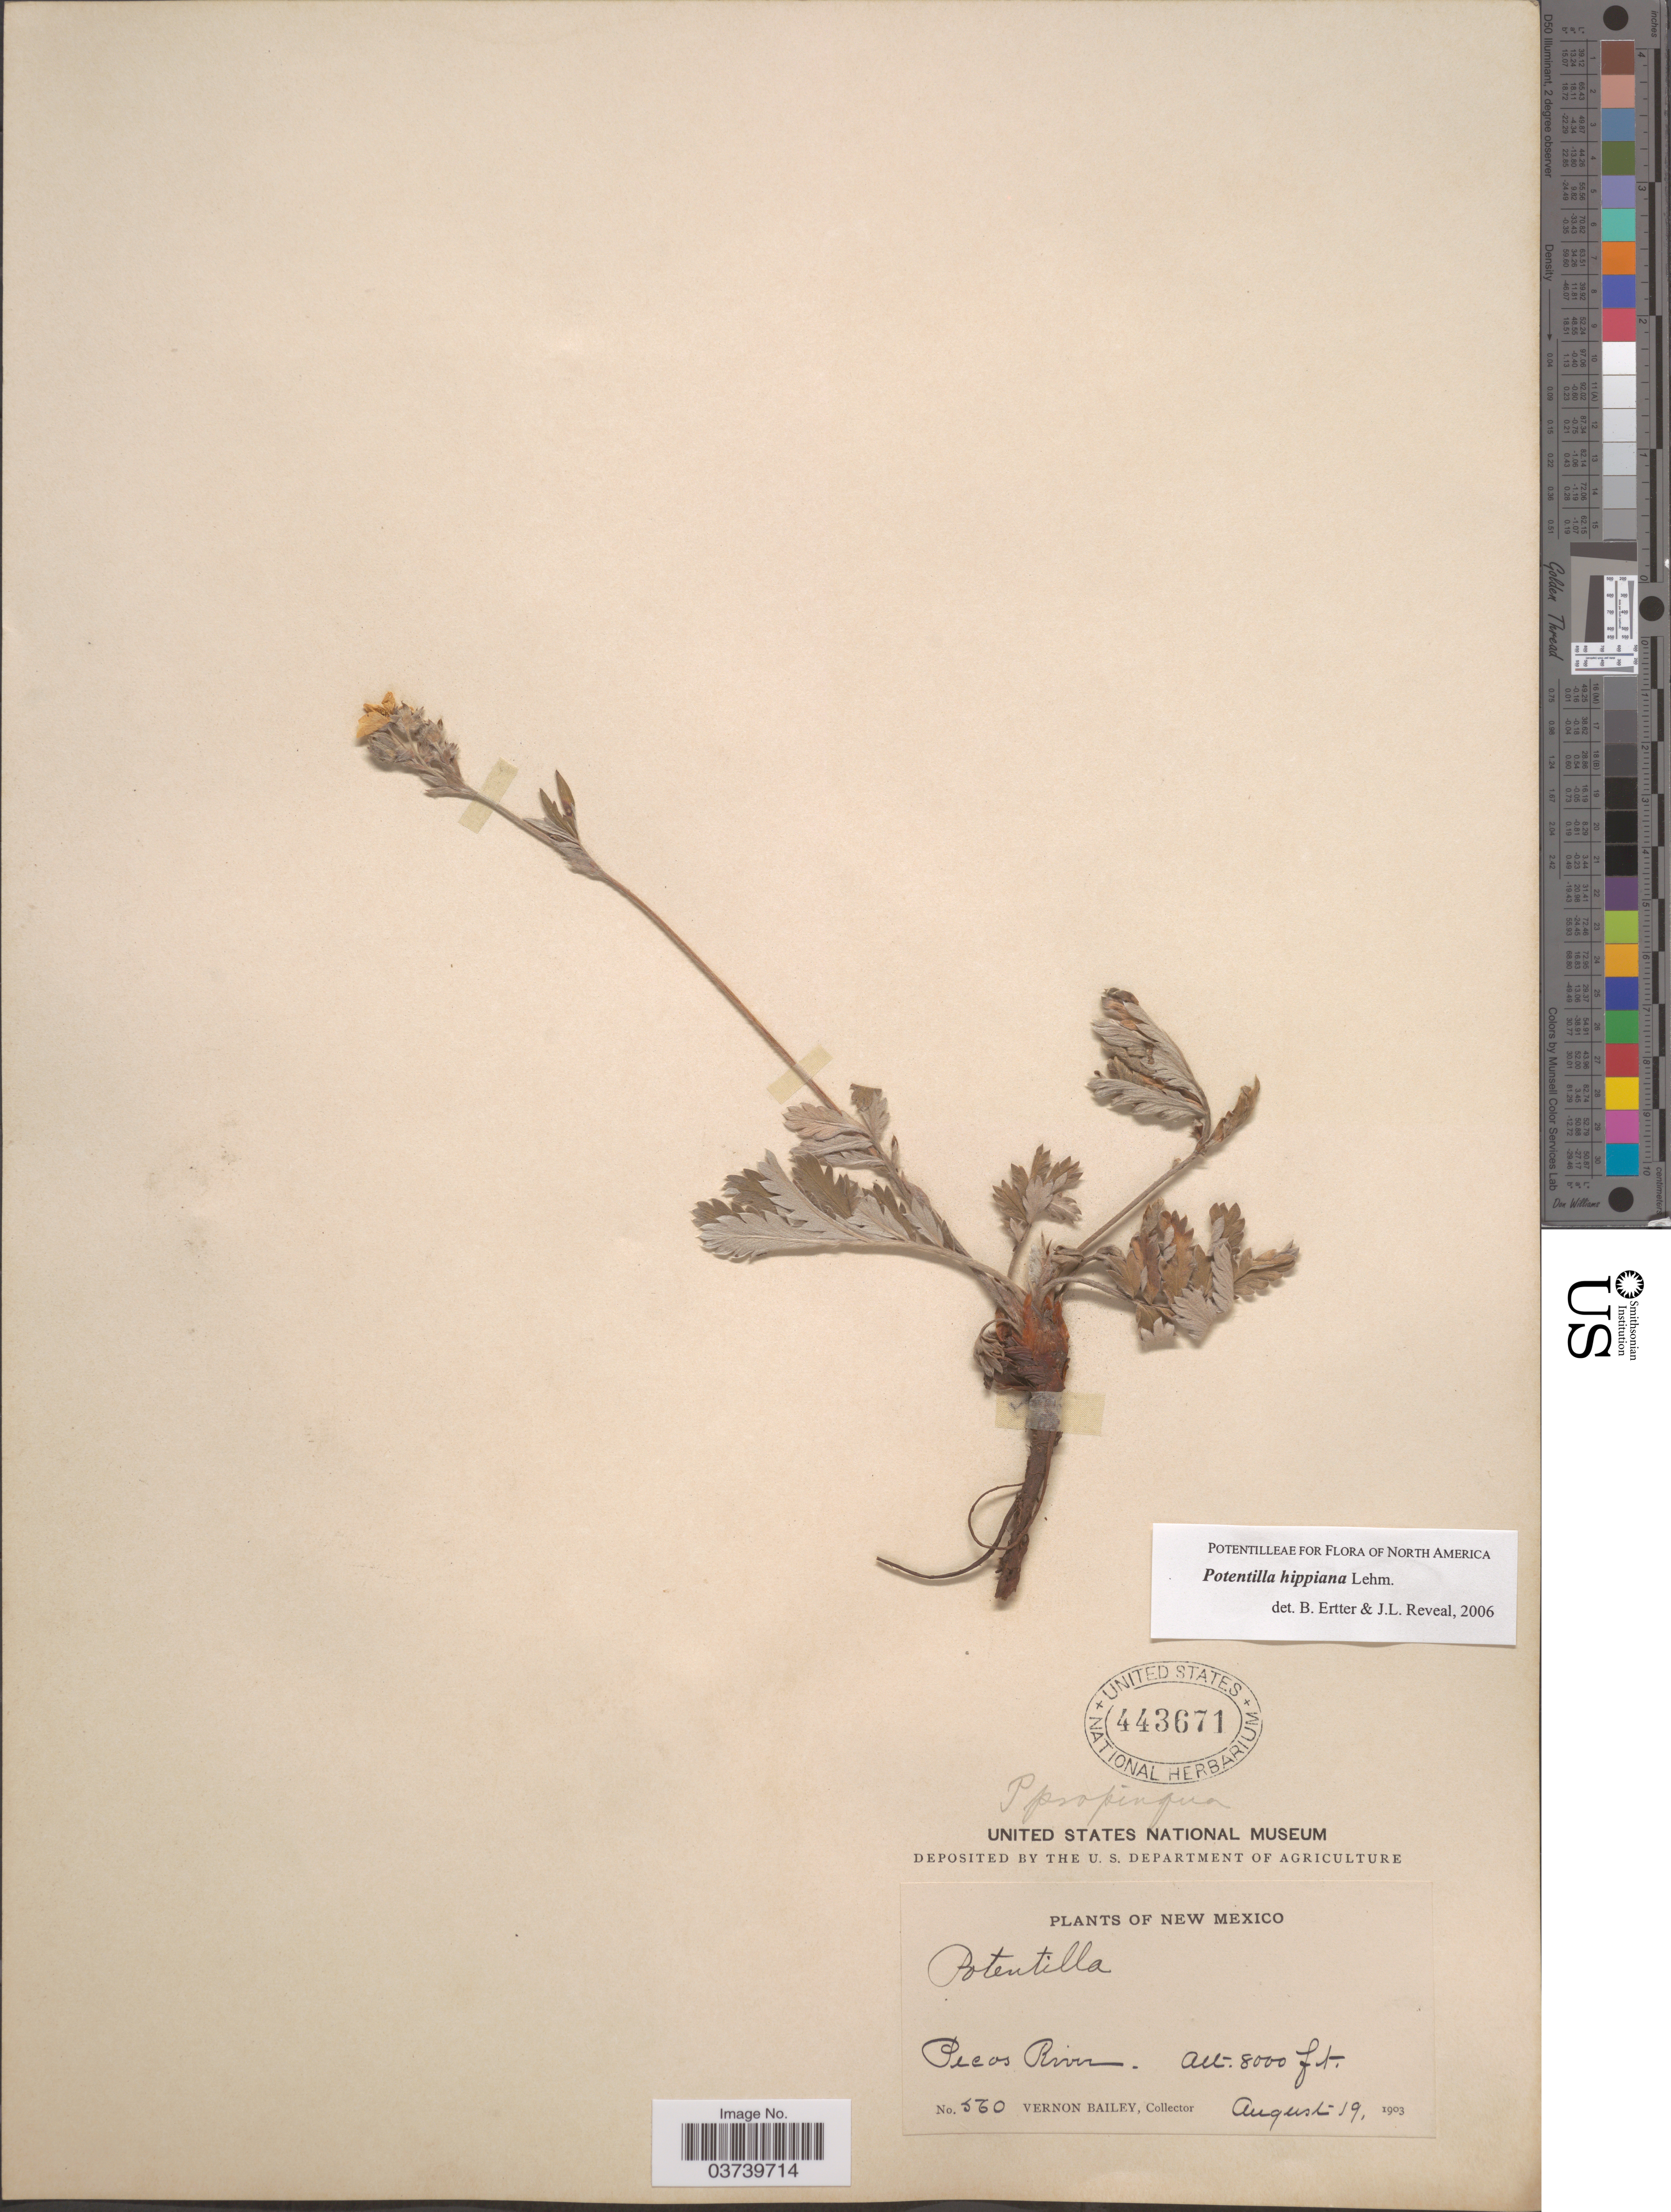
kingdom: Plantae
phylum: Tracheophyta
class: Magnoliopsida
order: Rosales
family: Rosaceae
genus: Potentilla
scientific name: Potentilla hippiana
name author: Lehm.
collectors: V. O. Bailey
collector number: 560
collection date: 1903-08-19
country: United States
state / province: New Mexico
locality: Pecos River.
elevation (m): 2438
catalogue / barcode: US 443671